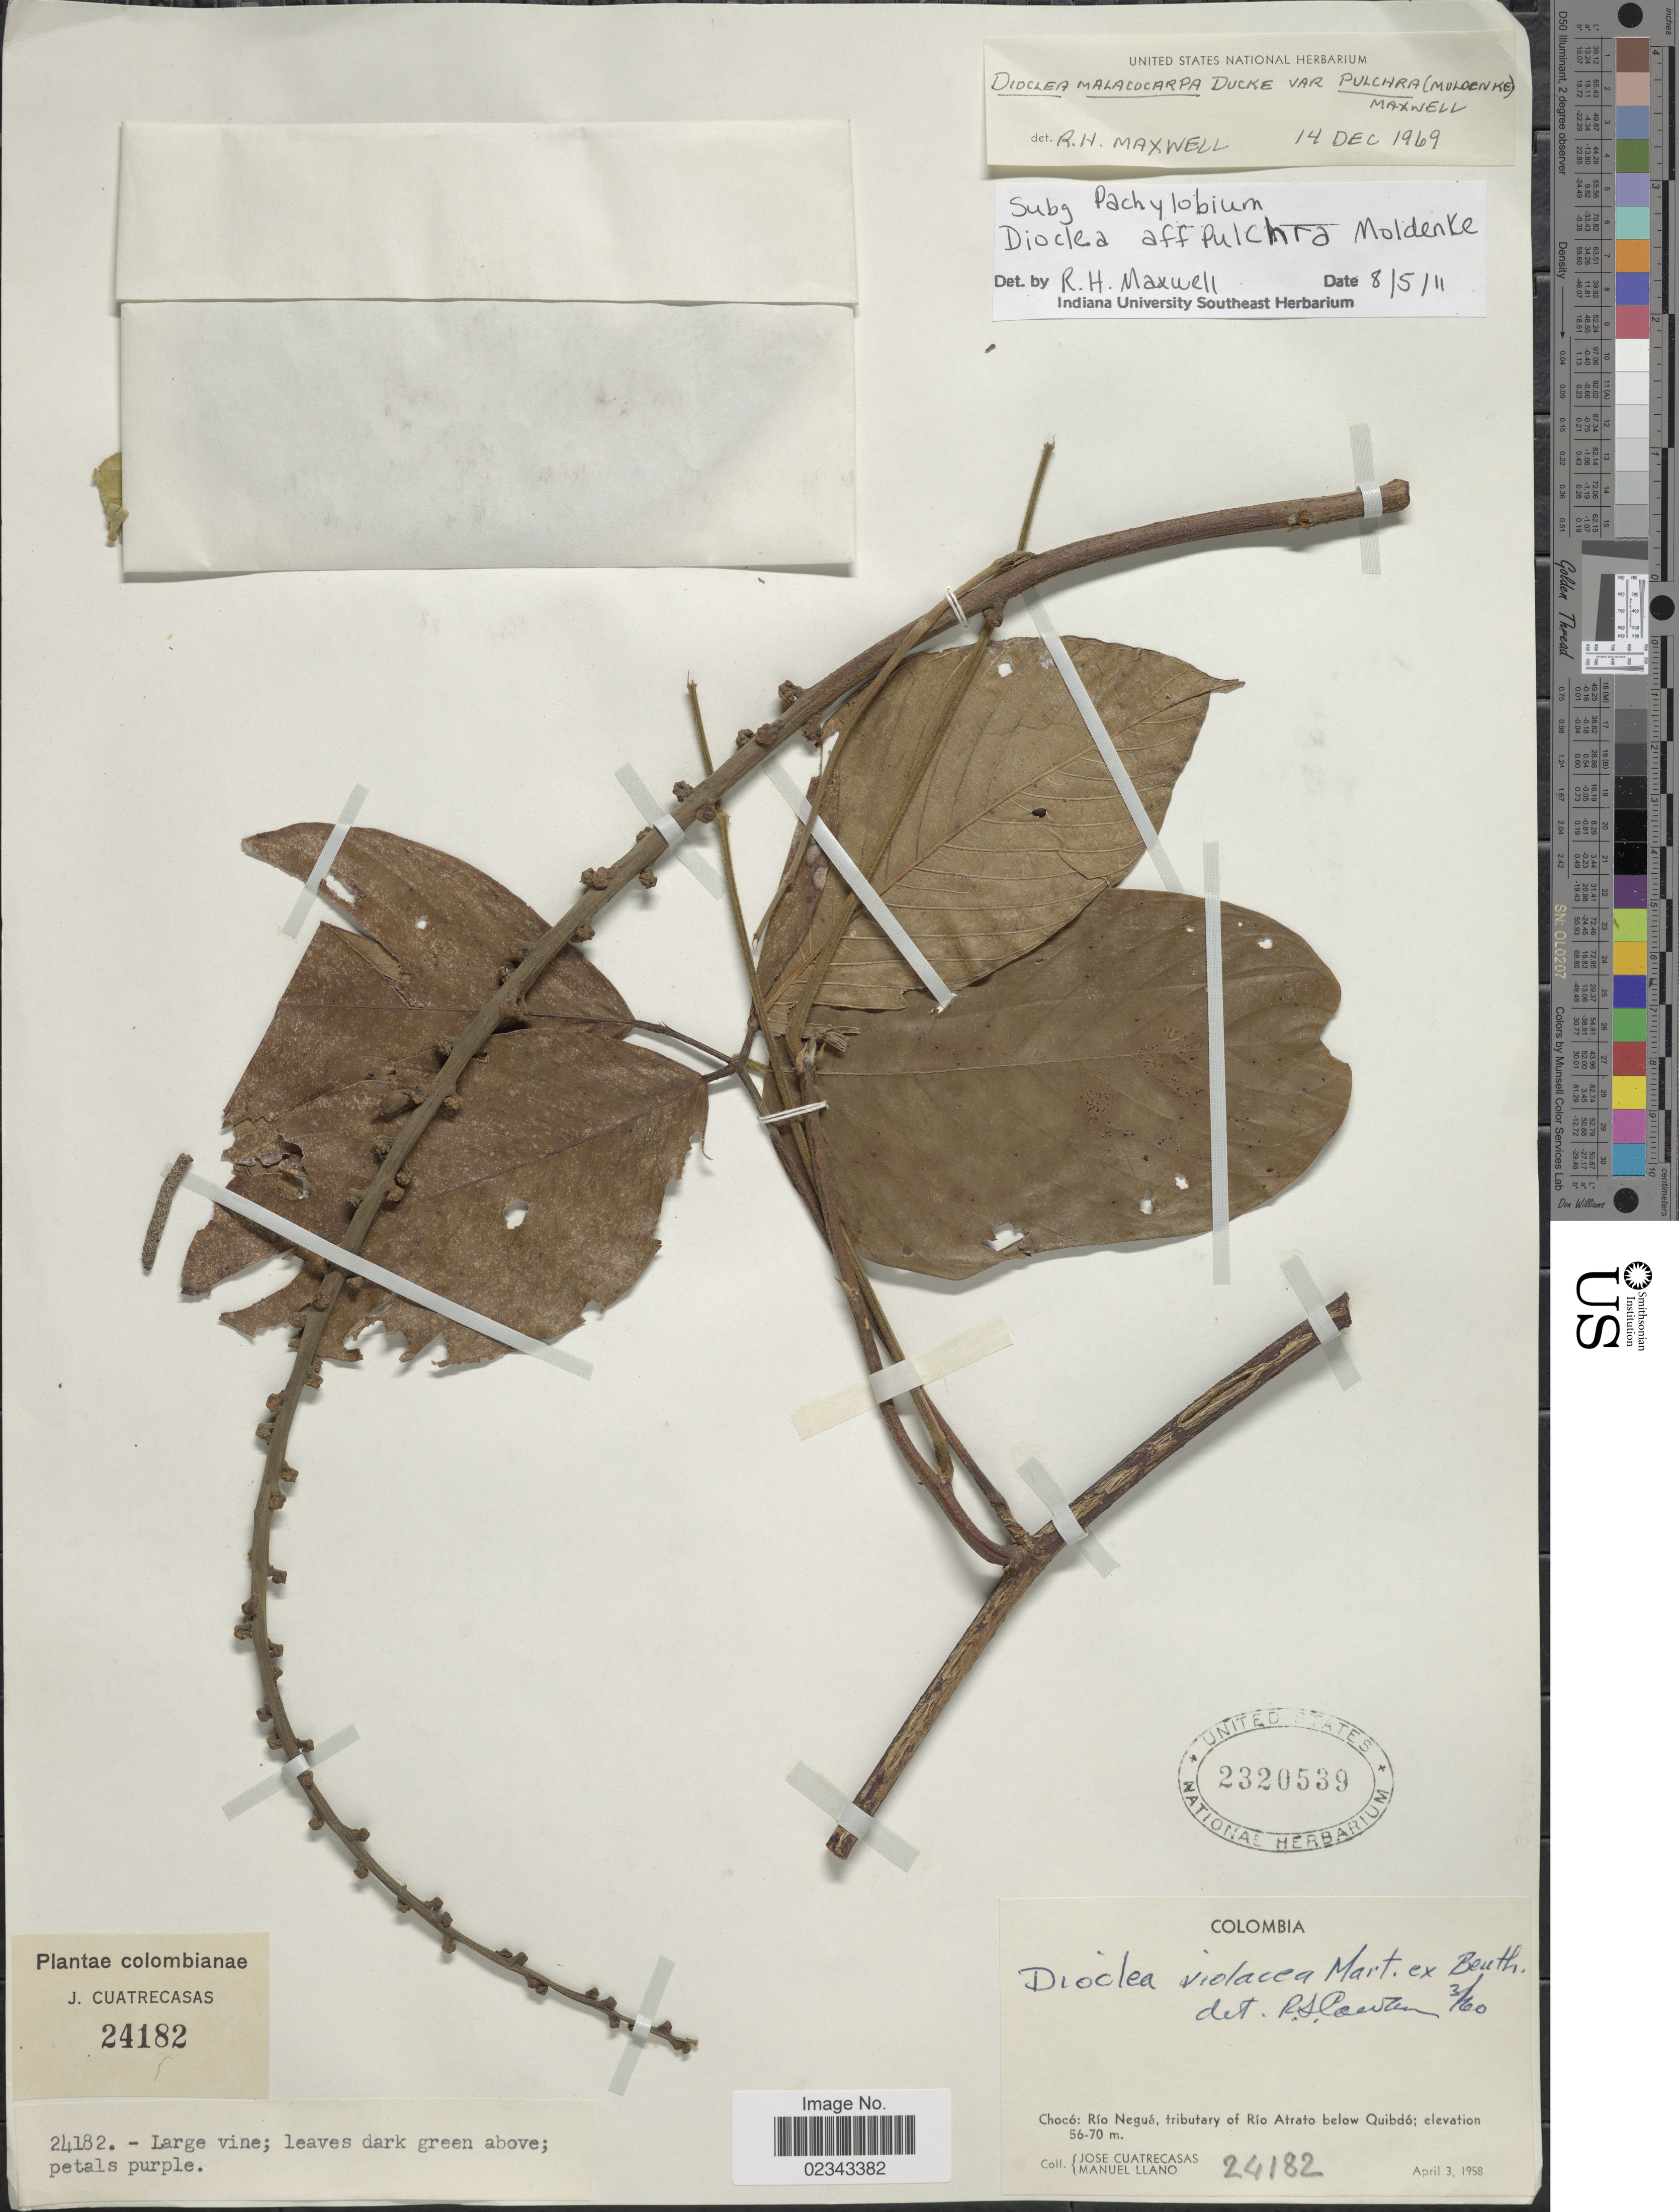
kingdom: Plantae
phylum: Tracheophyta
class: Magnoliopsida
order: Fabales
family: Fabaceae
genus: Dioclea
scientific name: Dioclea sp.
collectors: J. Cuatrecasas & M. Llano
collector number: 24182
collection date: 1958-04-03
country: Colombia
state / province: Chocó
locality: Río Neguá, tributary of Río Atrato below Quibdó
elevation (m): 56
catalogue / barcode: US 2320539